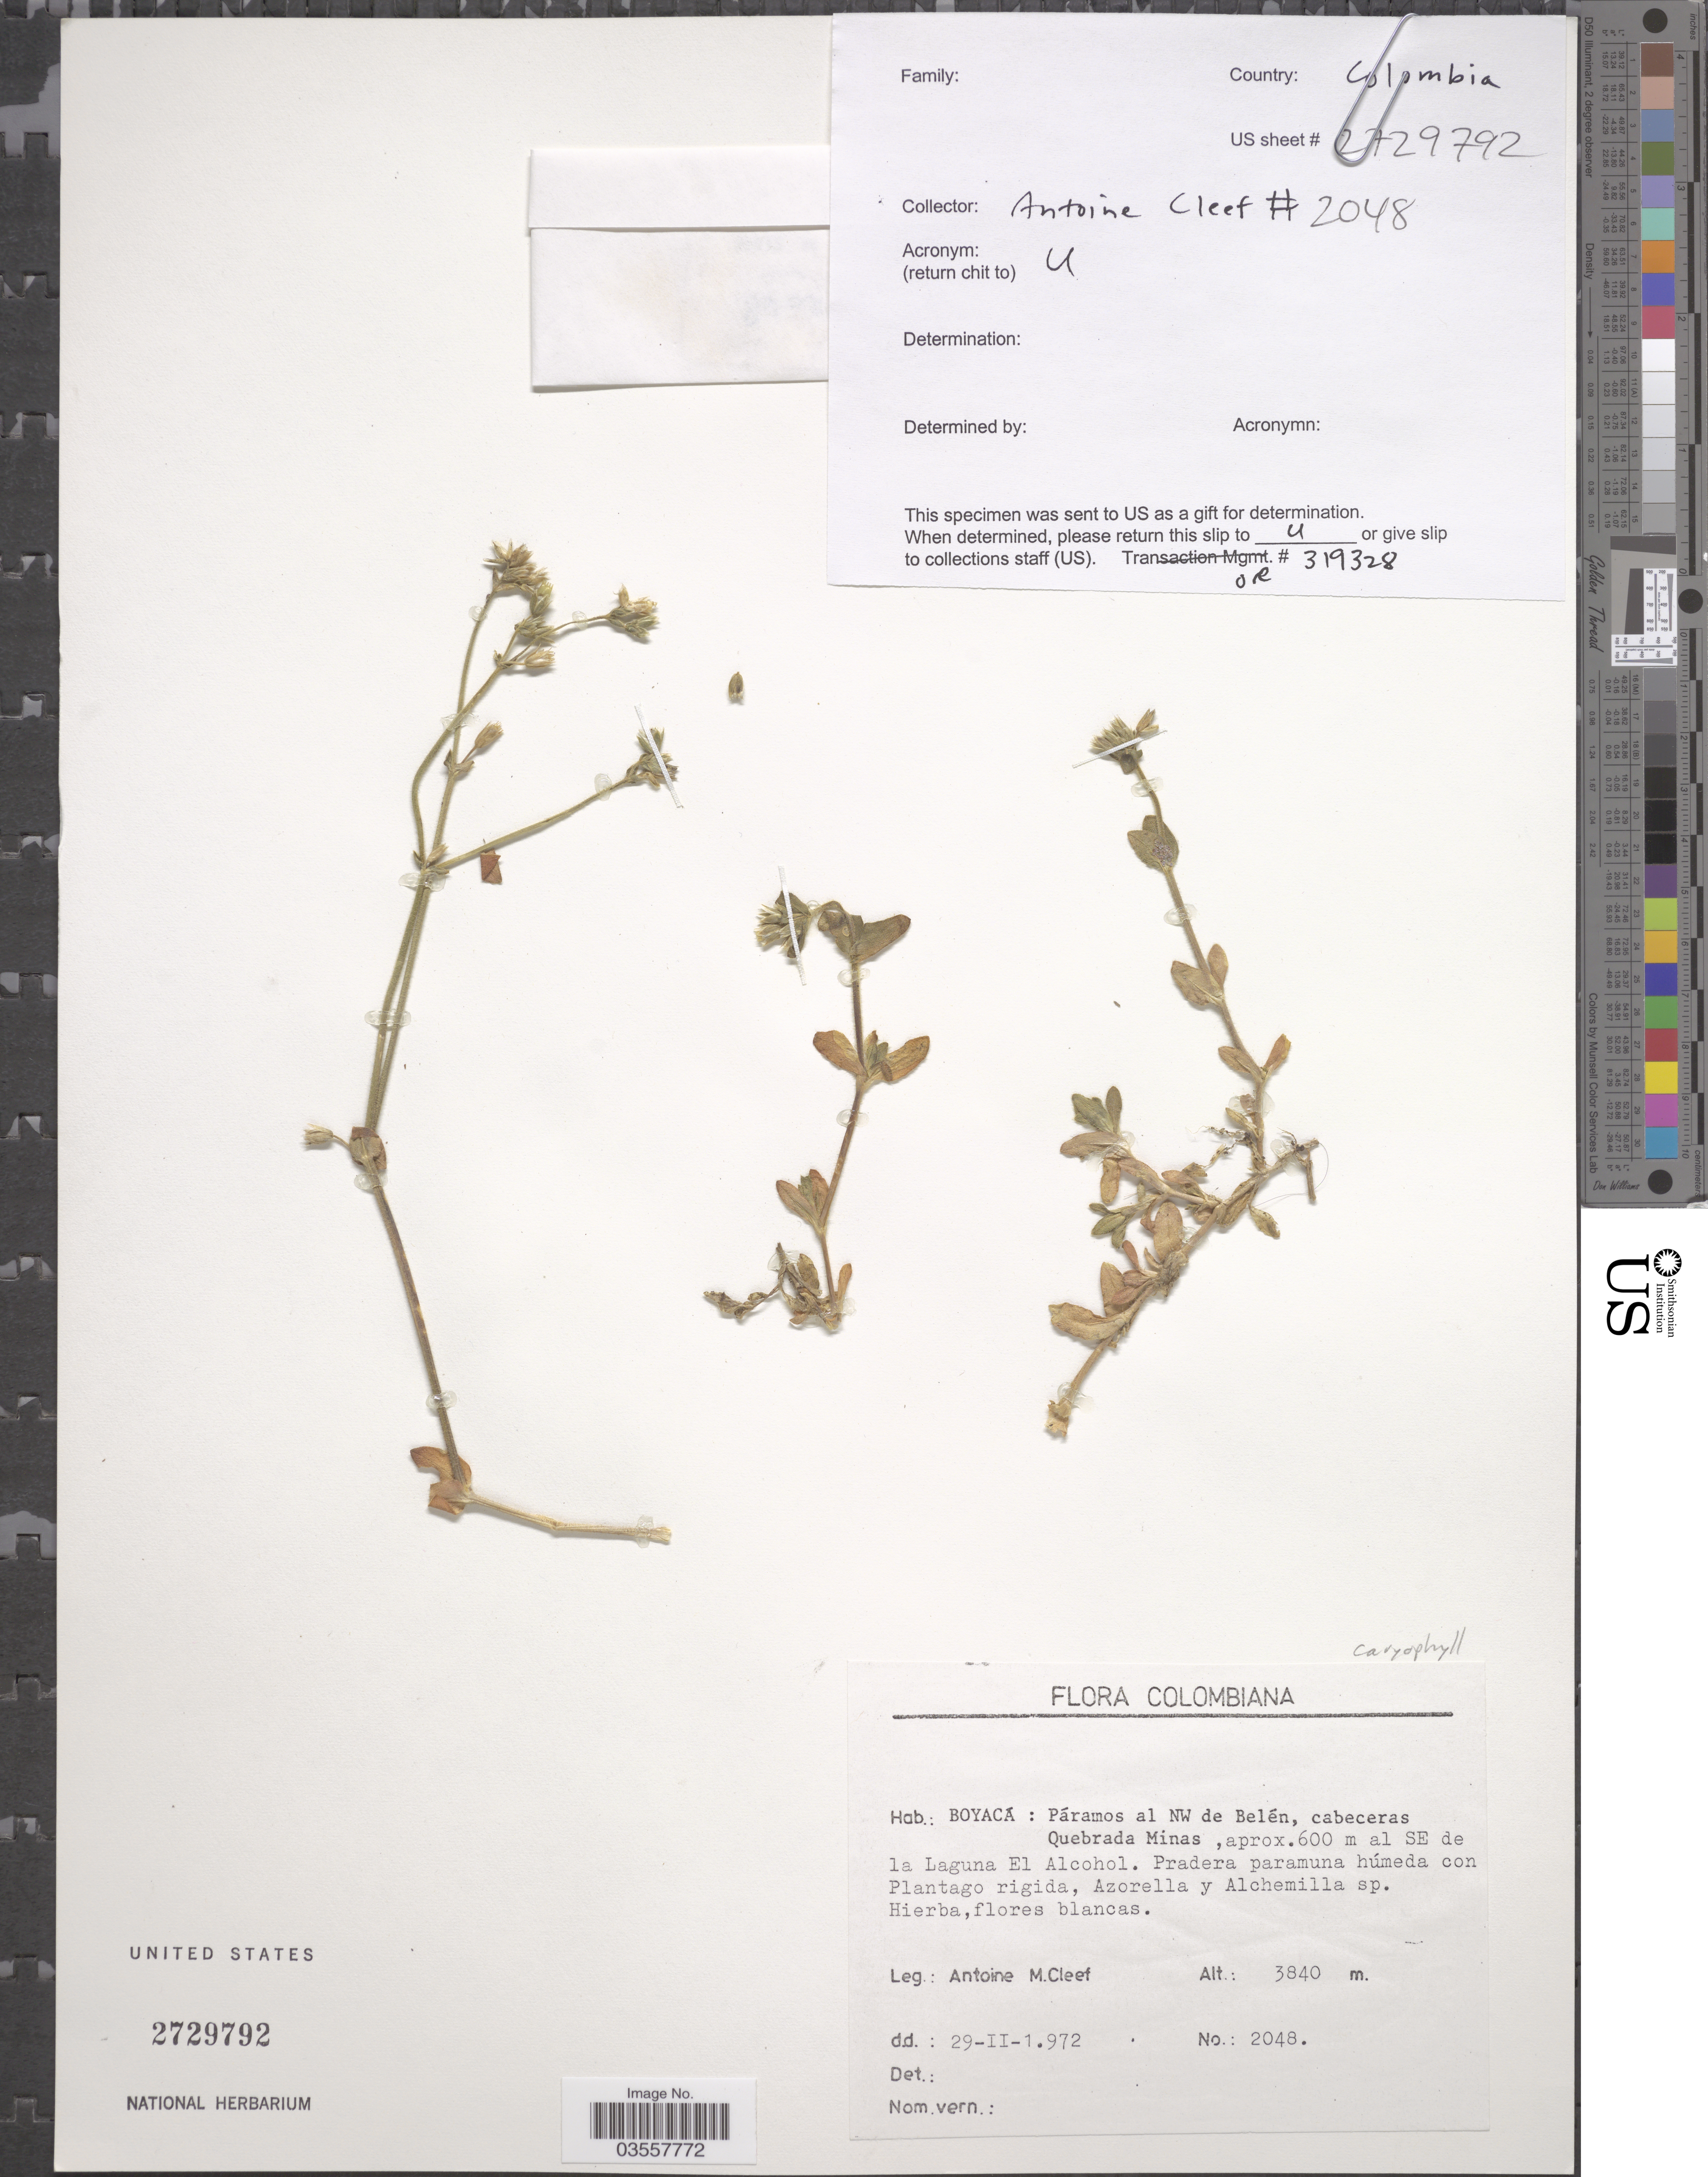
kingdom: Plantae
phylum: Tracheophyta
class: Magnoliopsida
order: Caryophyllales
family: Caryophyllaceae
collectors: A. M. Cleef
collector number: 2048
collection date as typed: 29-II-1972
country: Colombia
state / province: Boyacá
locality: Páramos al NW de Belén, cabeceras Quebrada Minas. SE de la Laguna El Alcohol.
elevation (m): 3840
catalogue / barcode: US 2729792